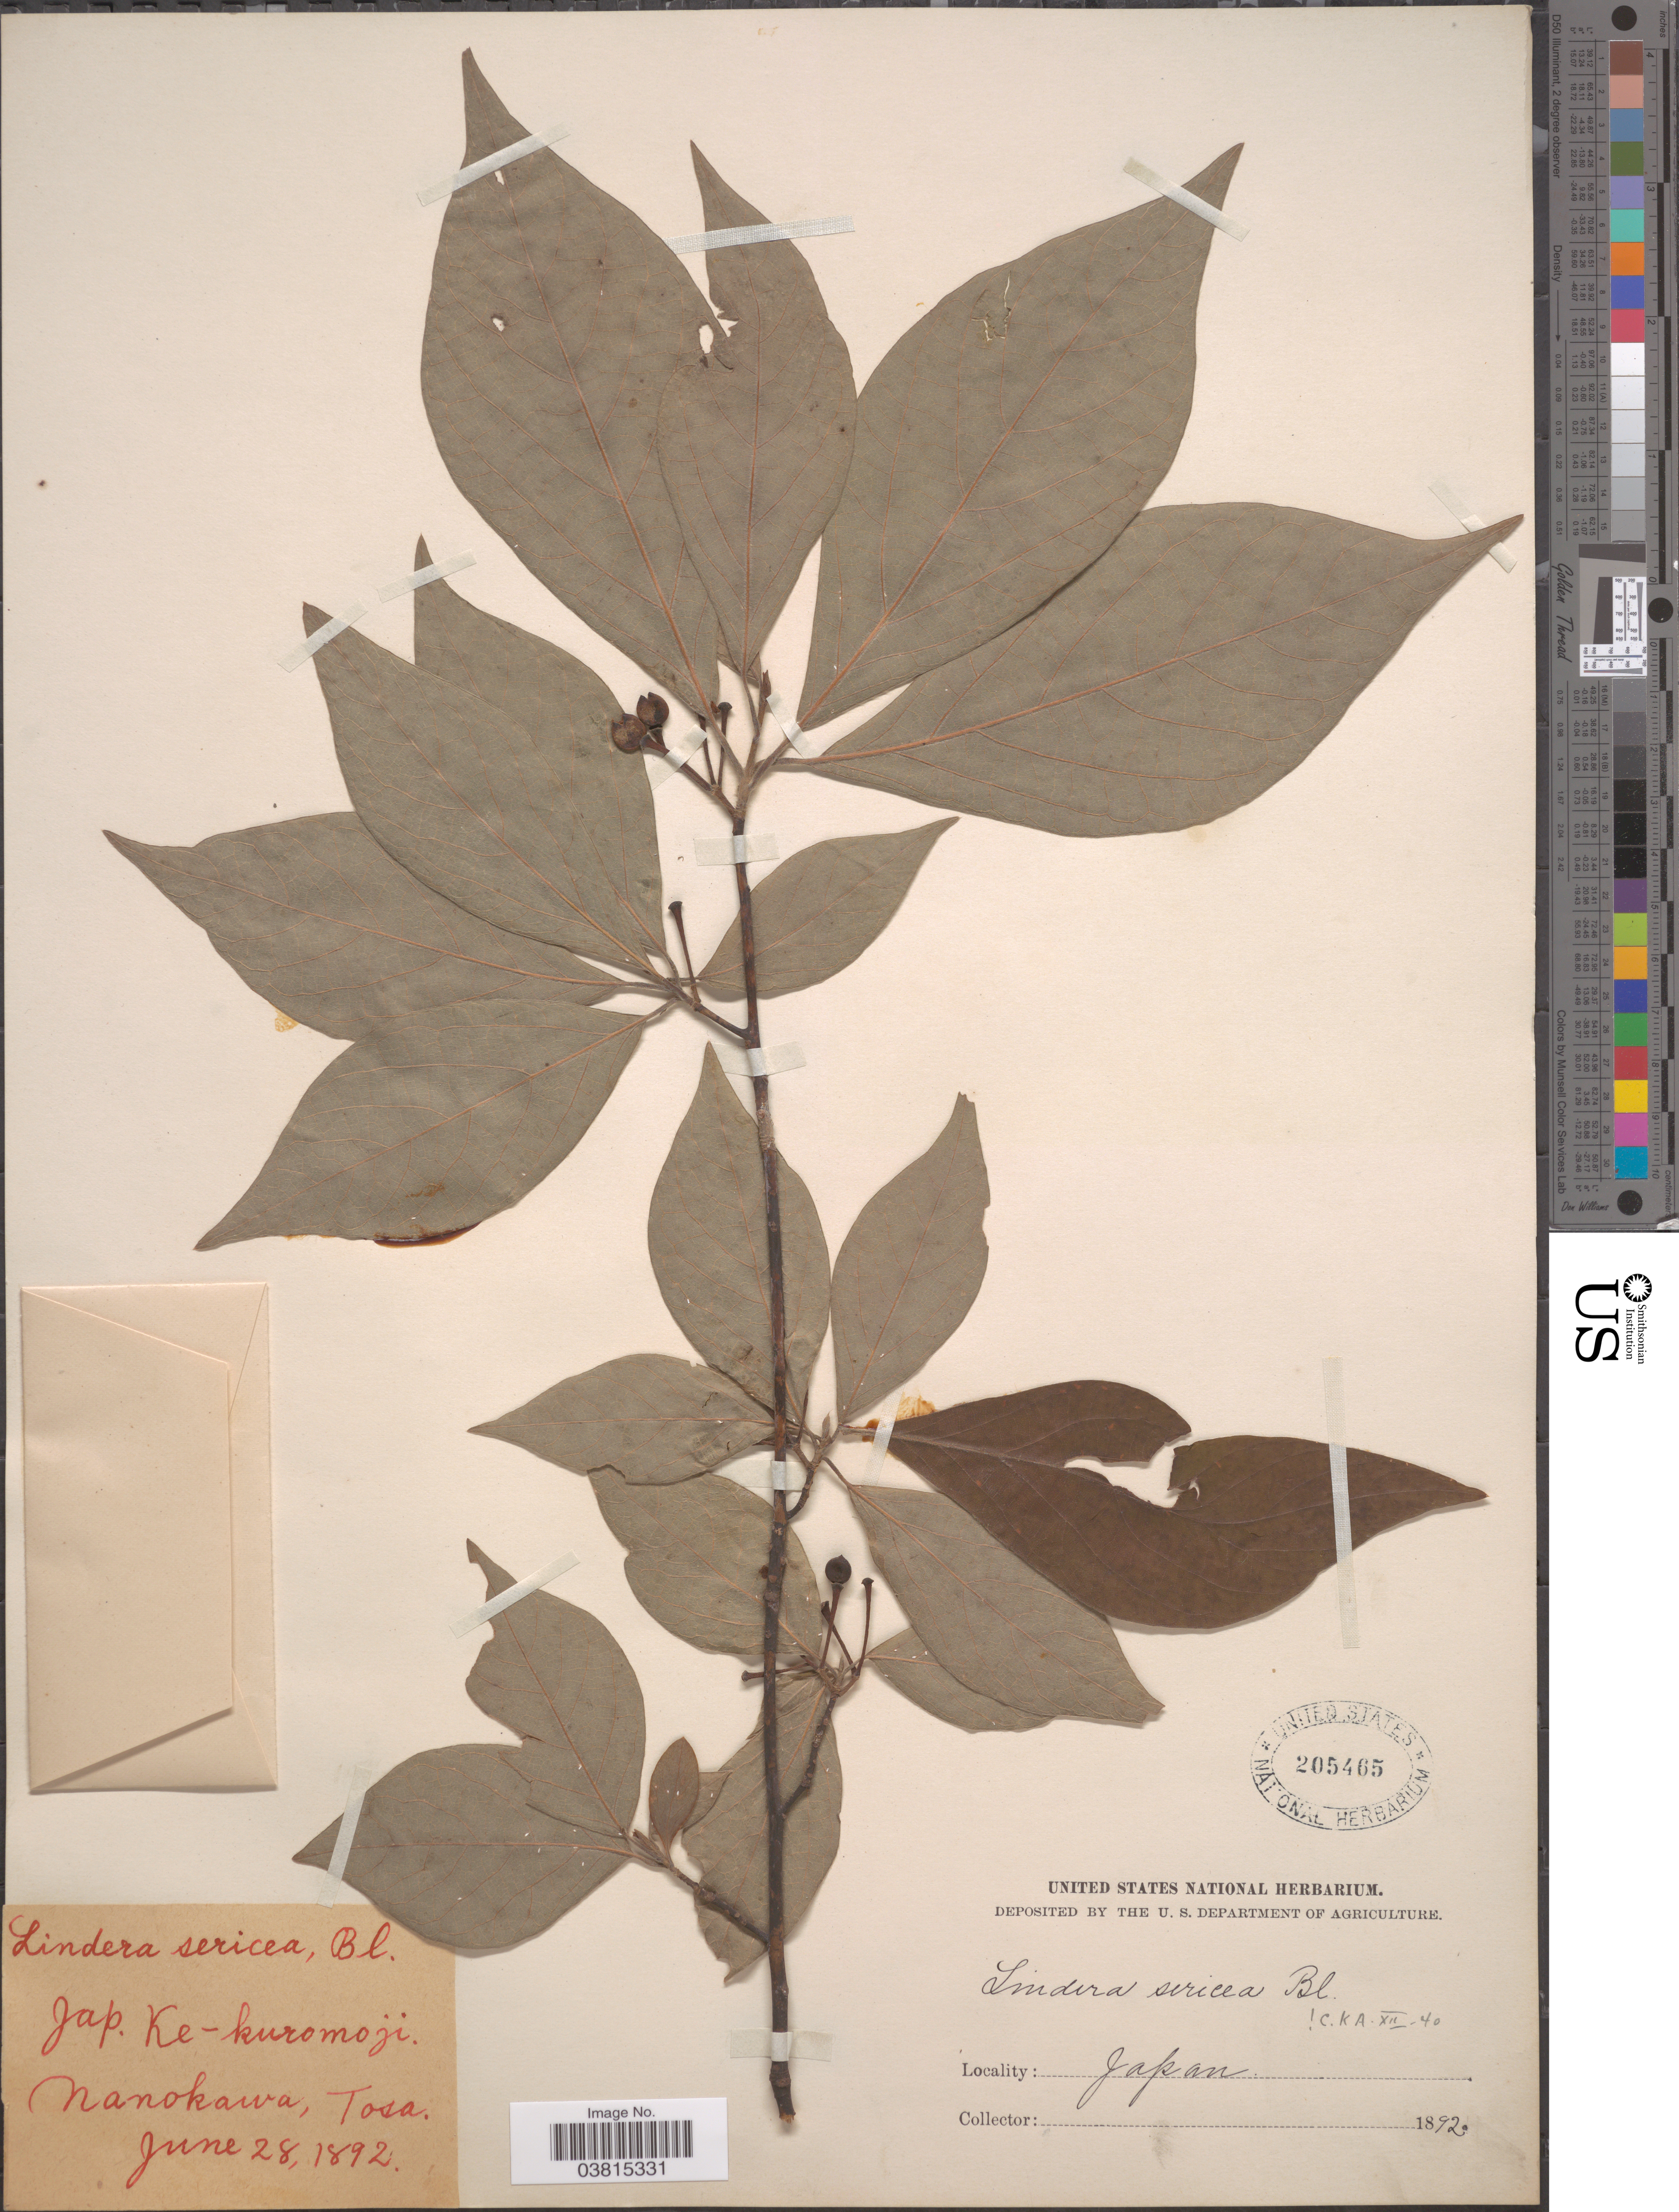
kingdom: Plantae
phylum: Tracheophyta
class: Magnoliopsida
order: Laurales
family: Lauraceae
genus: Lindera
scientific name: Lindera sericea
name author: Blume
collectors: T. Nanokawa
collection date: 1892-06-28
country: Japan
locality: Nanokawa, Tosa.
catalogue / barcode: US 205465